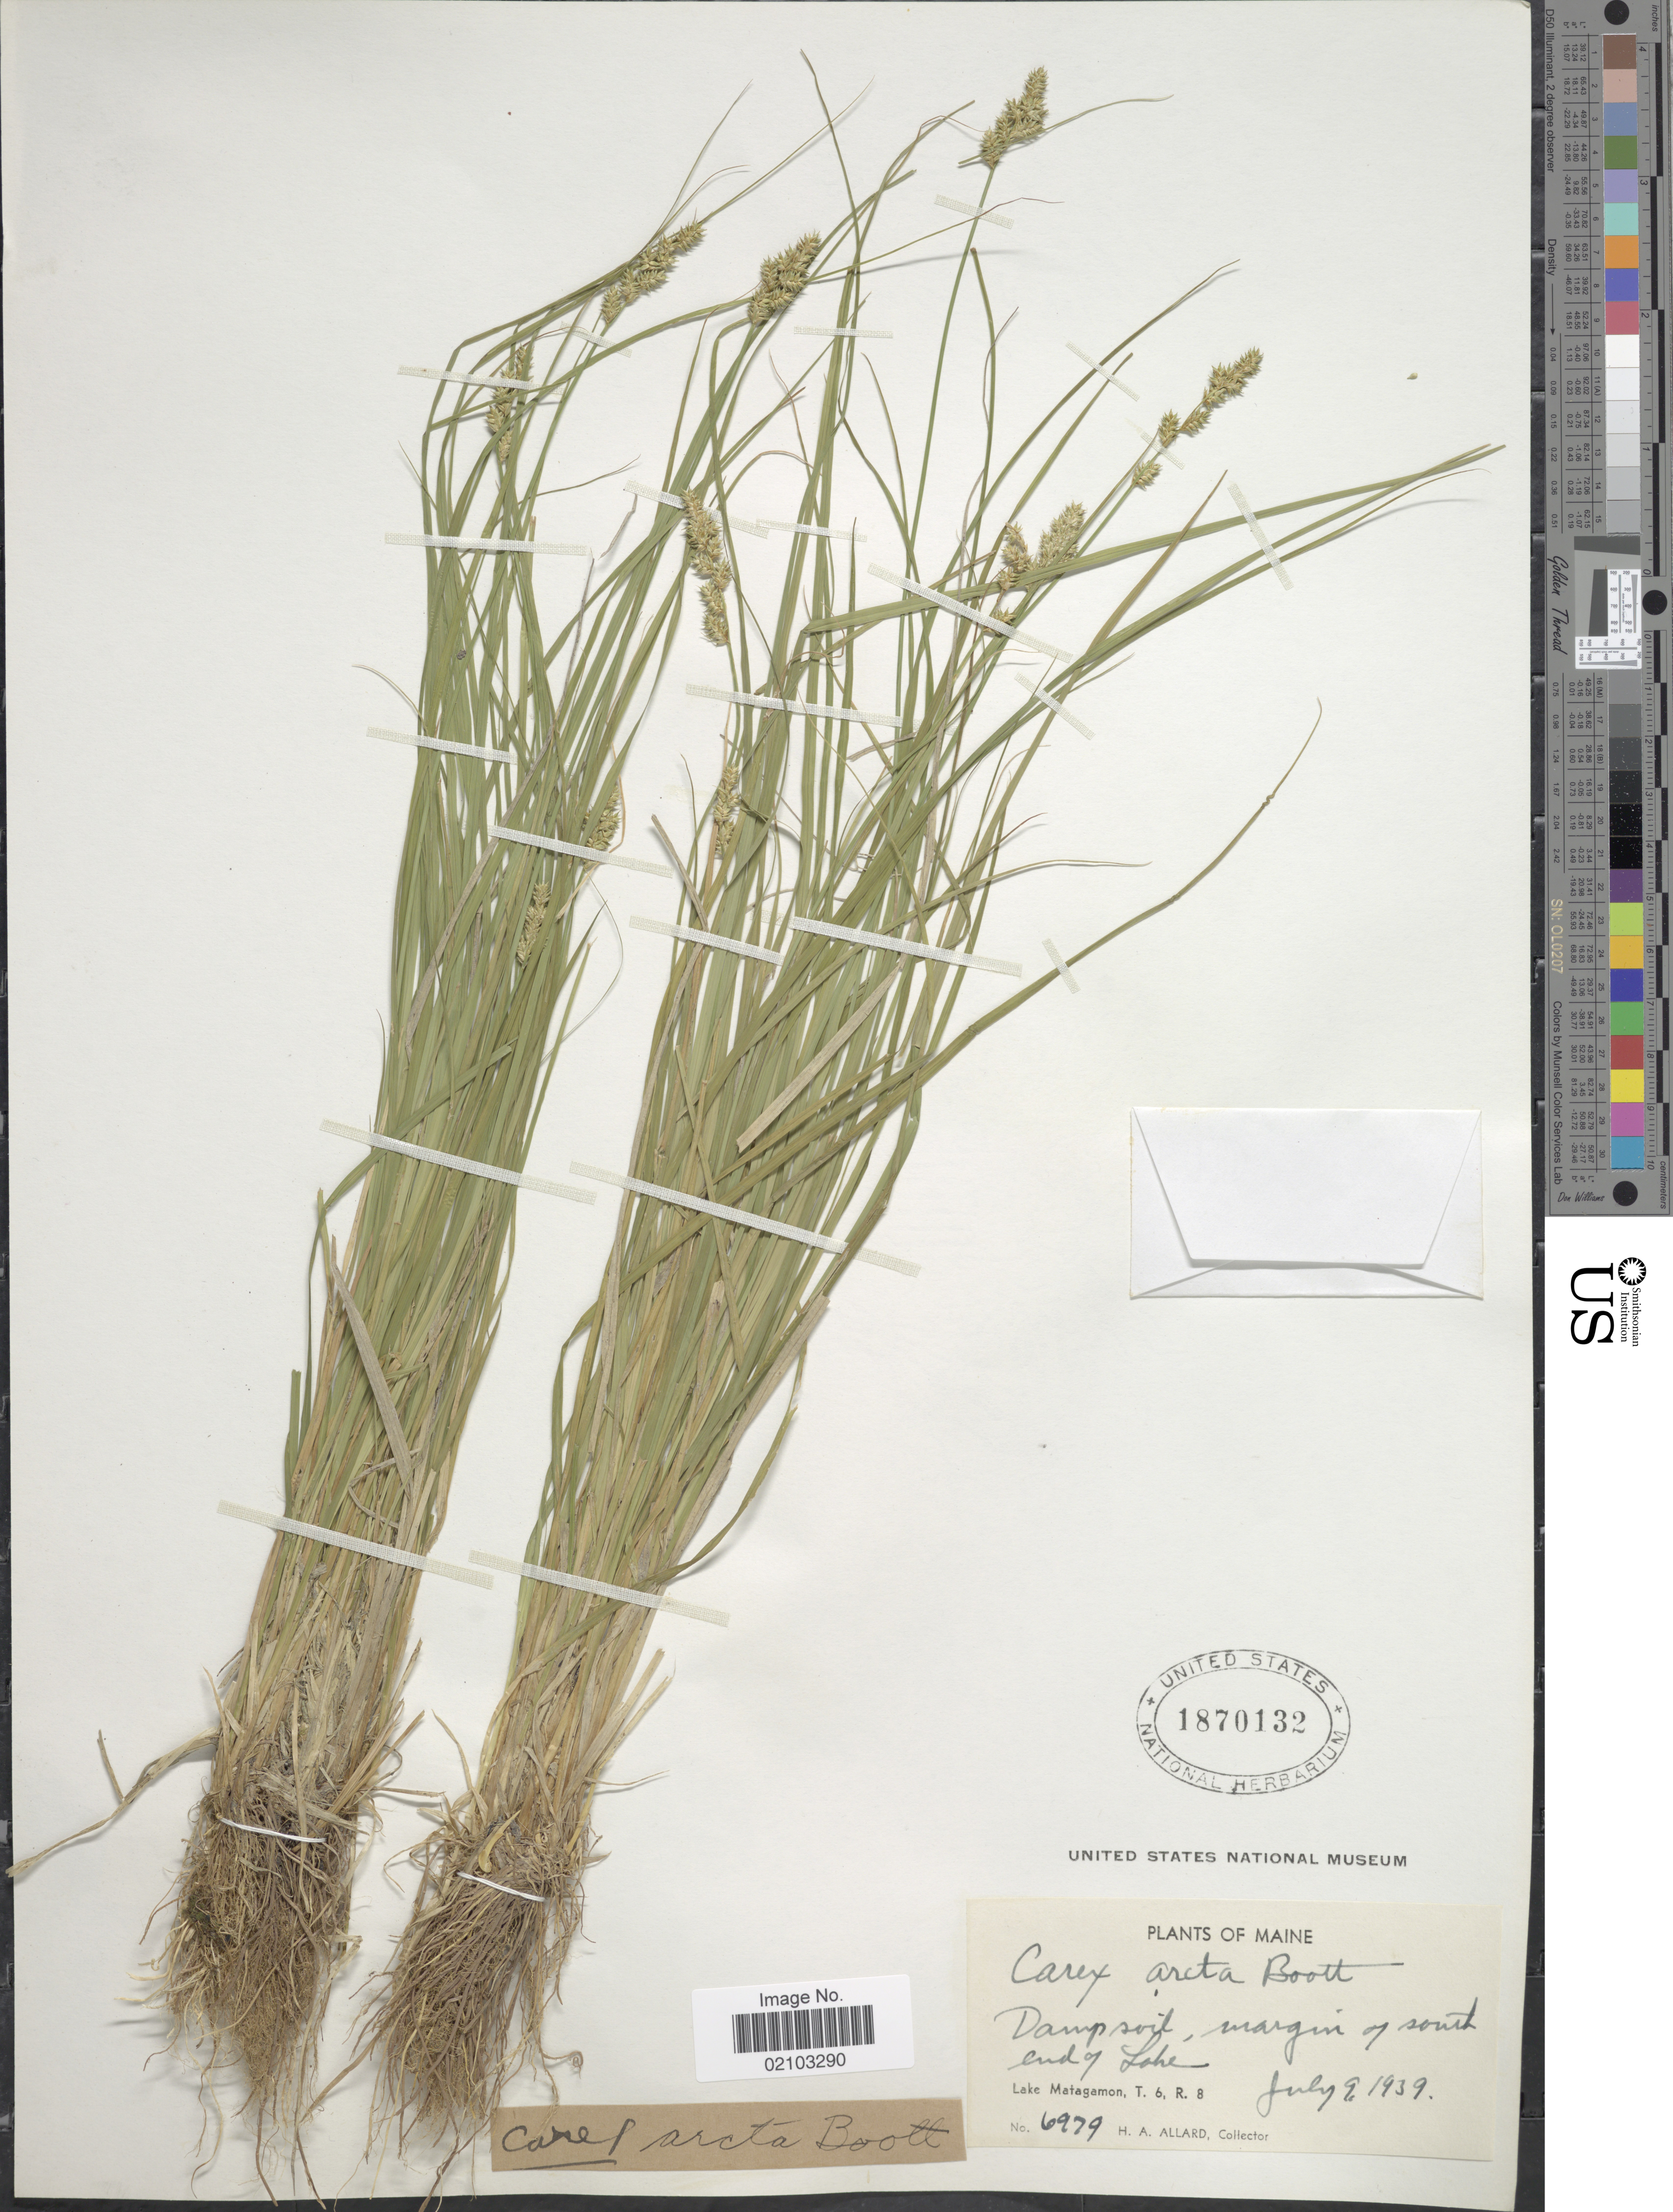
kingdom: Plantae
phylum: Tracheophyta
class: Liliopsida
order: Poales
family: Cyperaceae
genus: Carex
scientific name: Carex arcta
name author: Boott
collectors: H. A. Allard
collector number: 6979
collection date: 1939-07-09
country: United States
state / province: Maine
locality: Damp soil, margin of south end of Lake. Lake Matagamon, T. 6, R. 8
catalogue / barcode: US 1870132